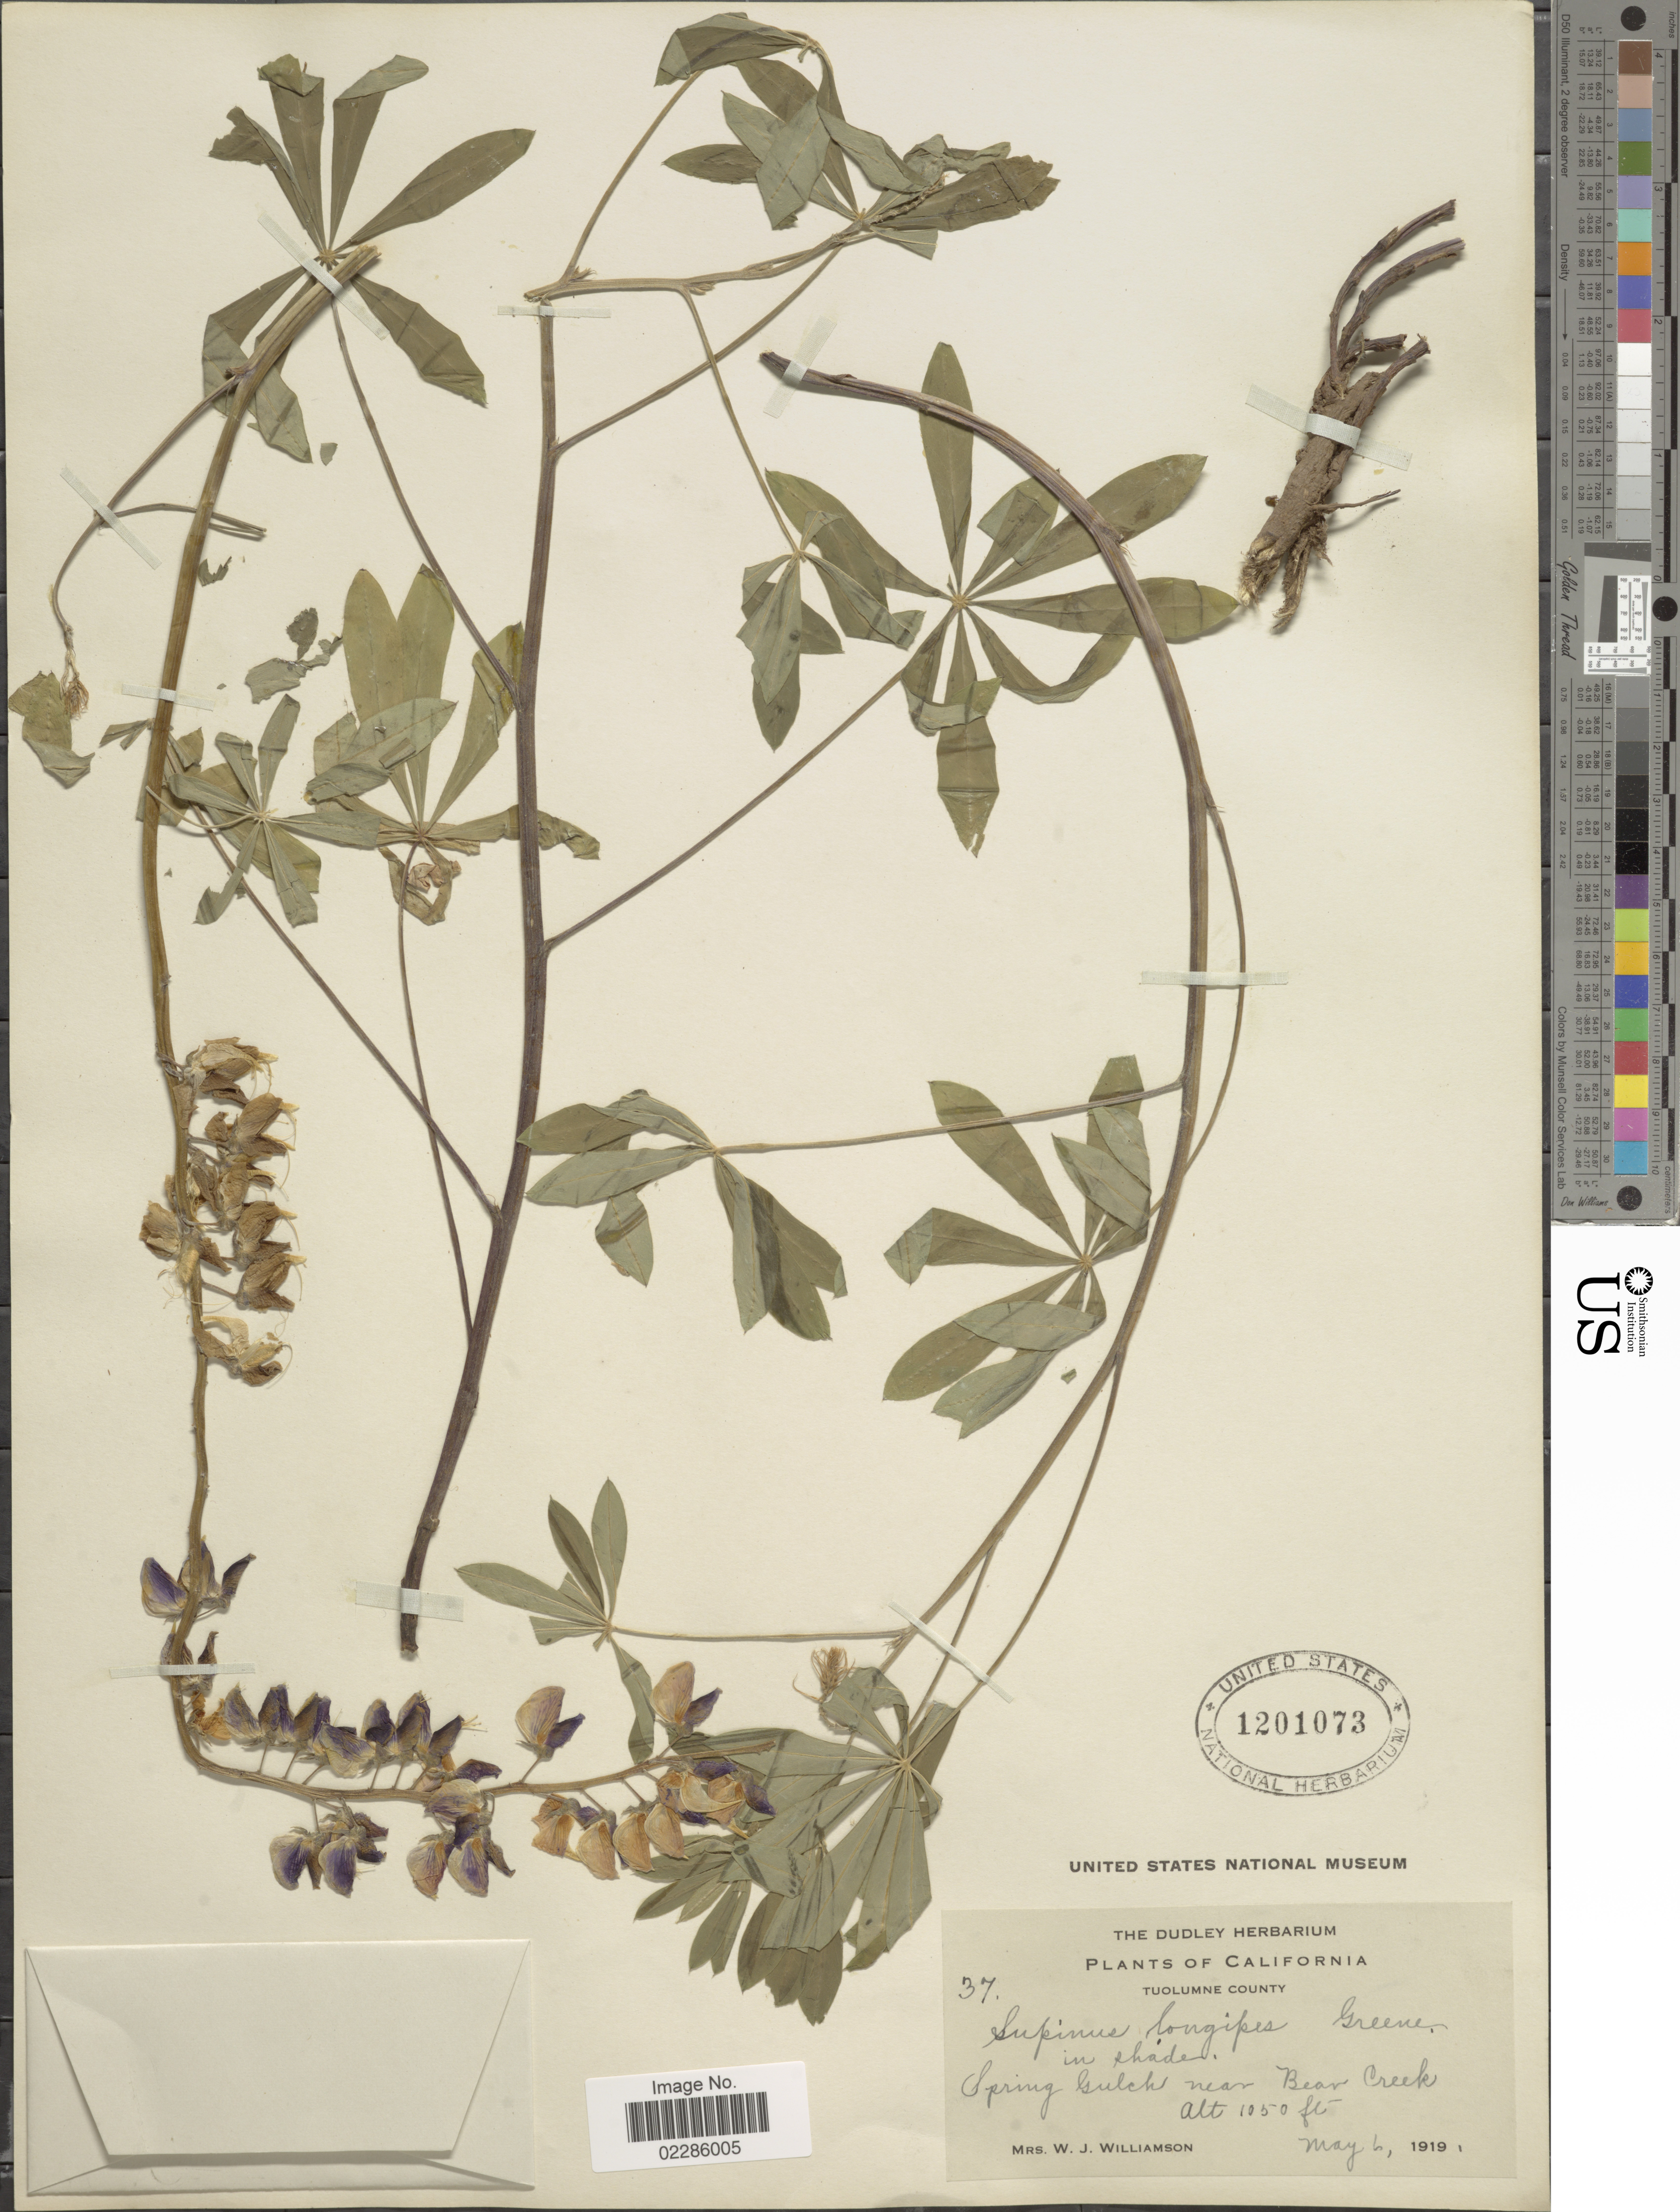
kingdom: Plantae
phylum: Tracheophyta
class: Magnoliopsida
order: Fabales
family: Fabaceae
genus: Lupinus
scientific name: Lupinus longipes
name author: Greene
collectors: W. Williamson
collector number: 37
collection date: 1919-05-06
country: United States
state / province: California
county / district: Tuolumne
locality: Tuolumne County, Spring Gulch near Bear Creek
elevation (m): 320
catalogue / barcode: US 1201073